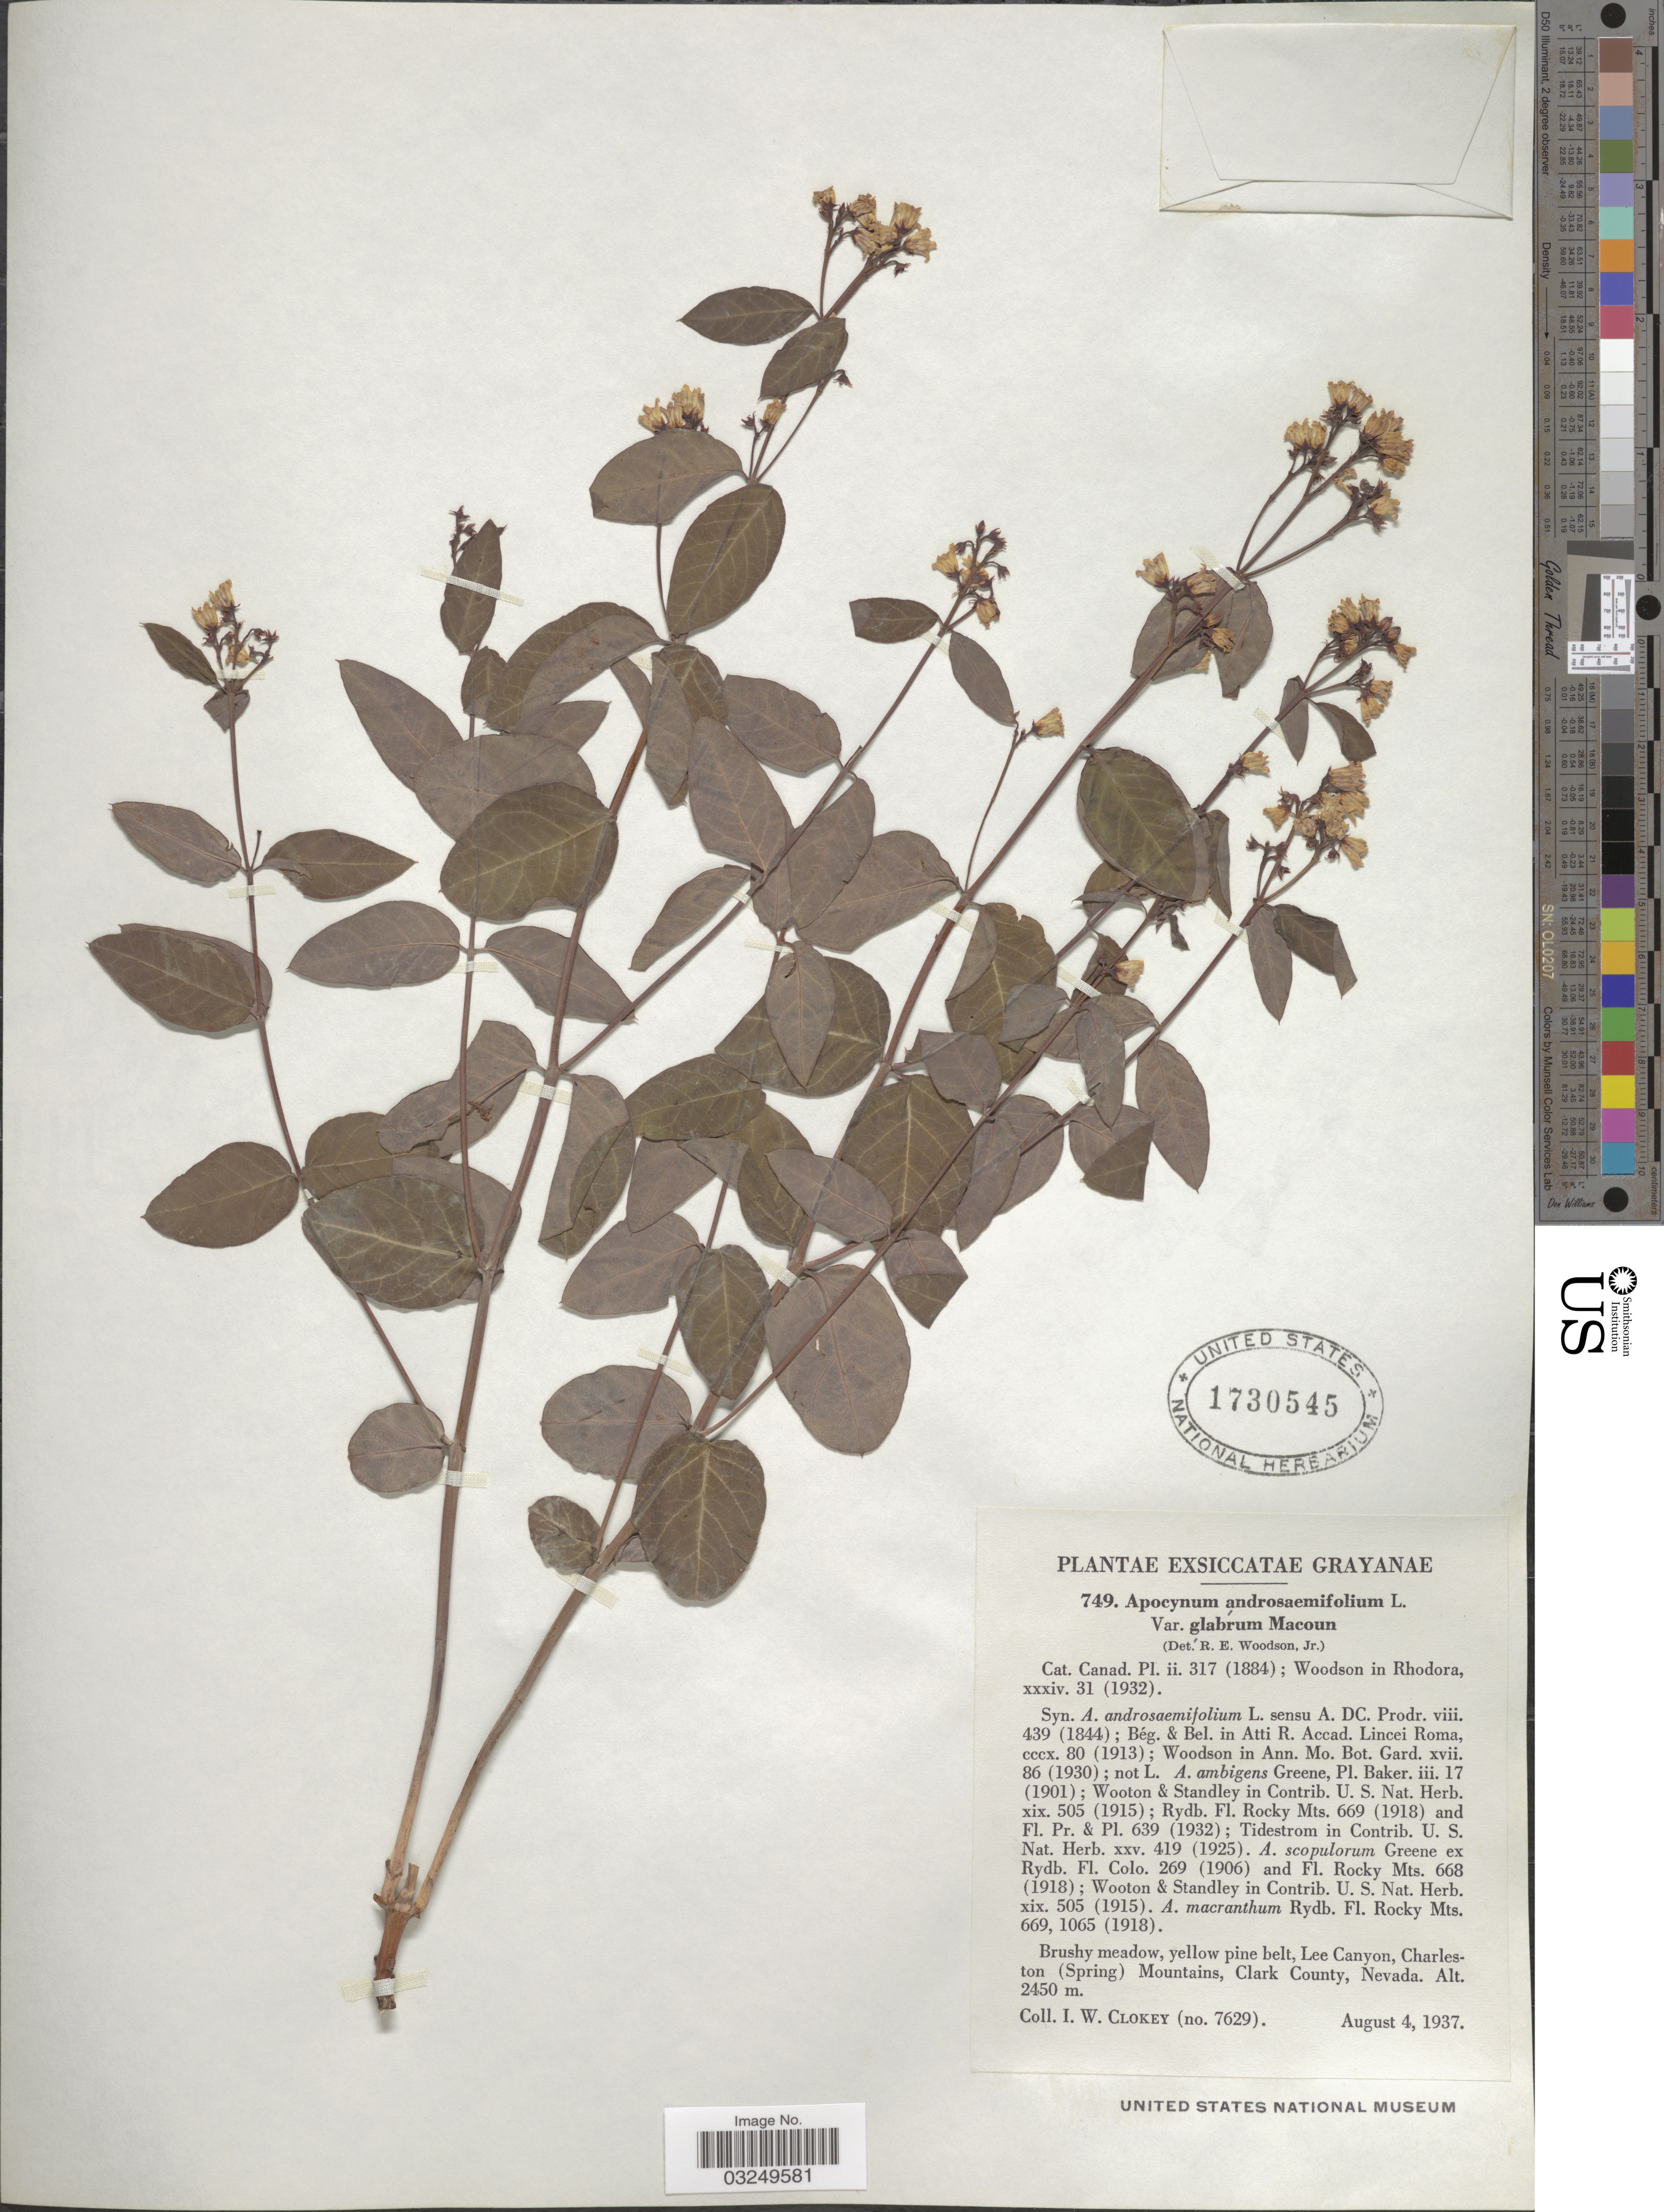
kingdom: Plantae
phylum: Tracheophyta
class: Magnoliopsida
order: Gentianales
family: Apocynaceae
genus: Apocynum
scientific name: Apocynum androsaemifolium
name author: L.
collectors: I. W. Clokey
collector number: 7629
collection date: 1937-08-04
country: United States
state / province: Nevada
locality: Lee Canyon, Charleston (Spring) Mountains, Clark County.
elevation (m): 2450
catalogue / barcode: US 1730545